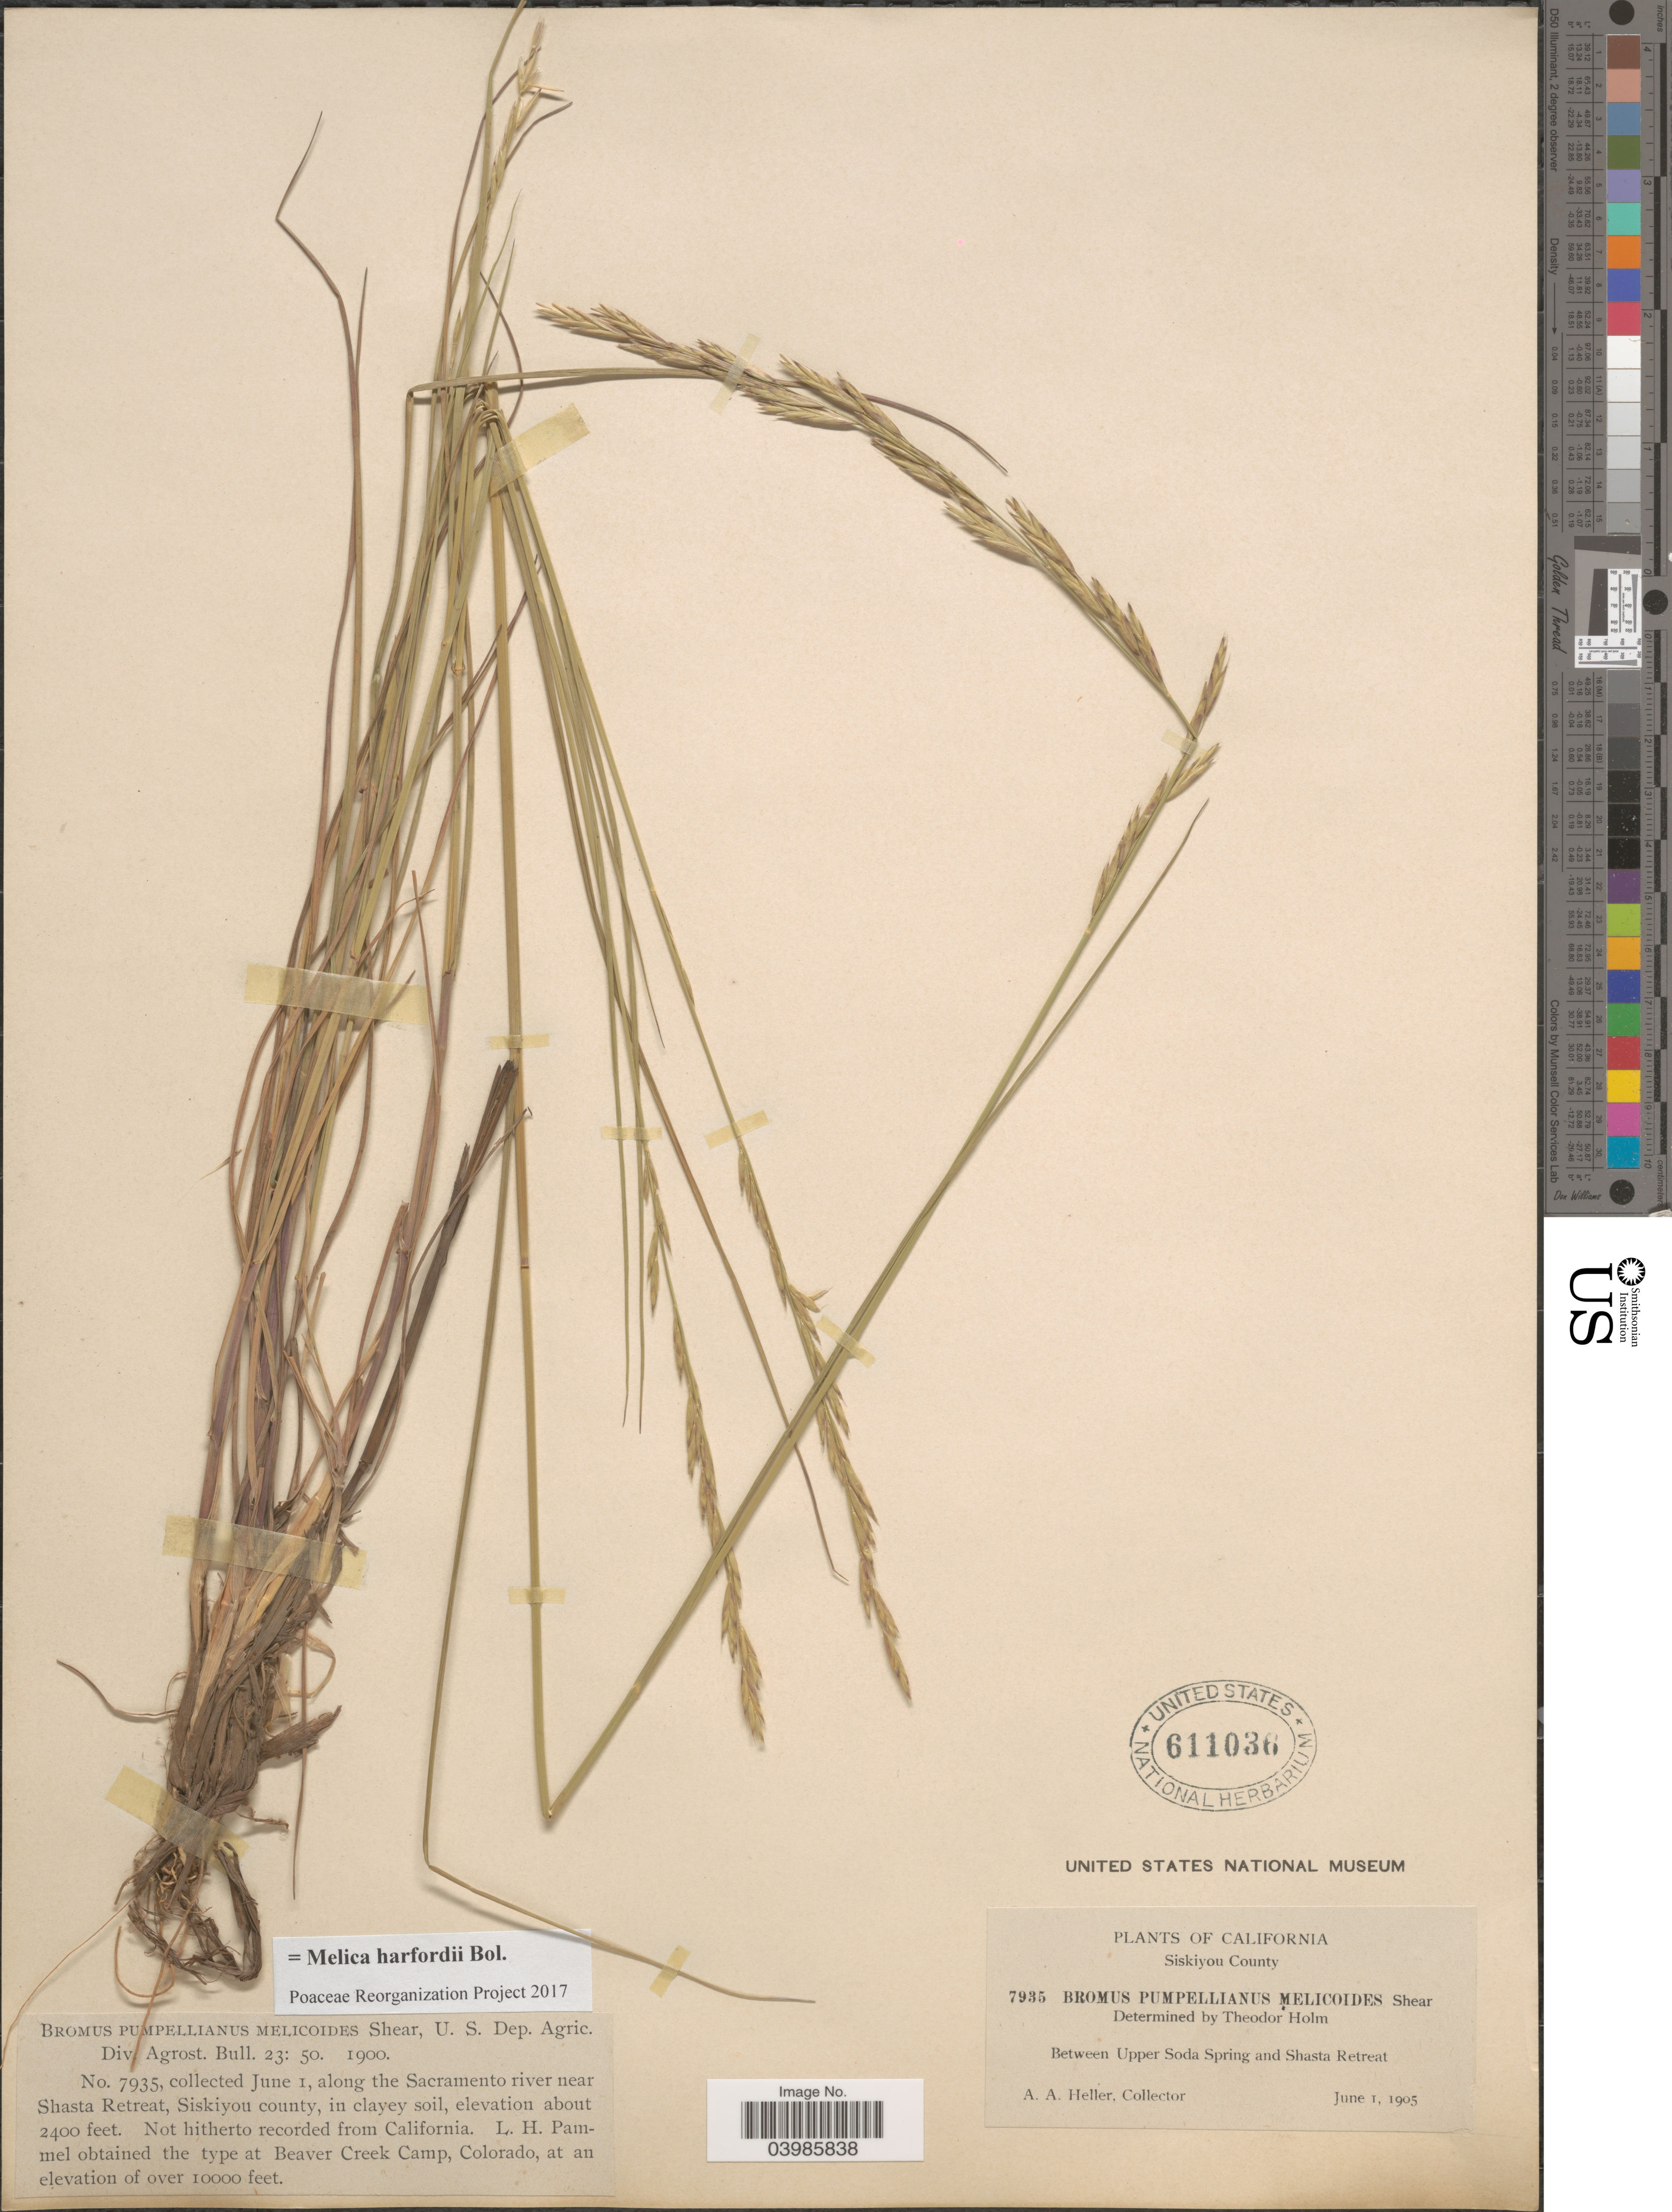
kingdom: Plantae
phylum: Tracheophyta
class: Liliopsida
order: Poales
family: Poaceae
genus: Melica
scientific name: Melica harfordii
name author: Bol.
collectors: A. A. Heller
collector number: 7935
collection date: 1905-06-01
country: United States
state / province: California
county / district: Siskiyou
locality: Siskiyou County. Between Upper Soda Spring and Shasta Retreat. Along the Sacramento river near Shasta Retreat, Siskiyou county, in clayey soil.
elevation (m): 732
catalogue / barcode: US 611036